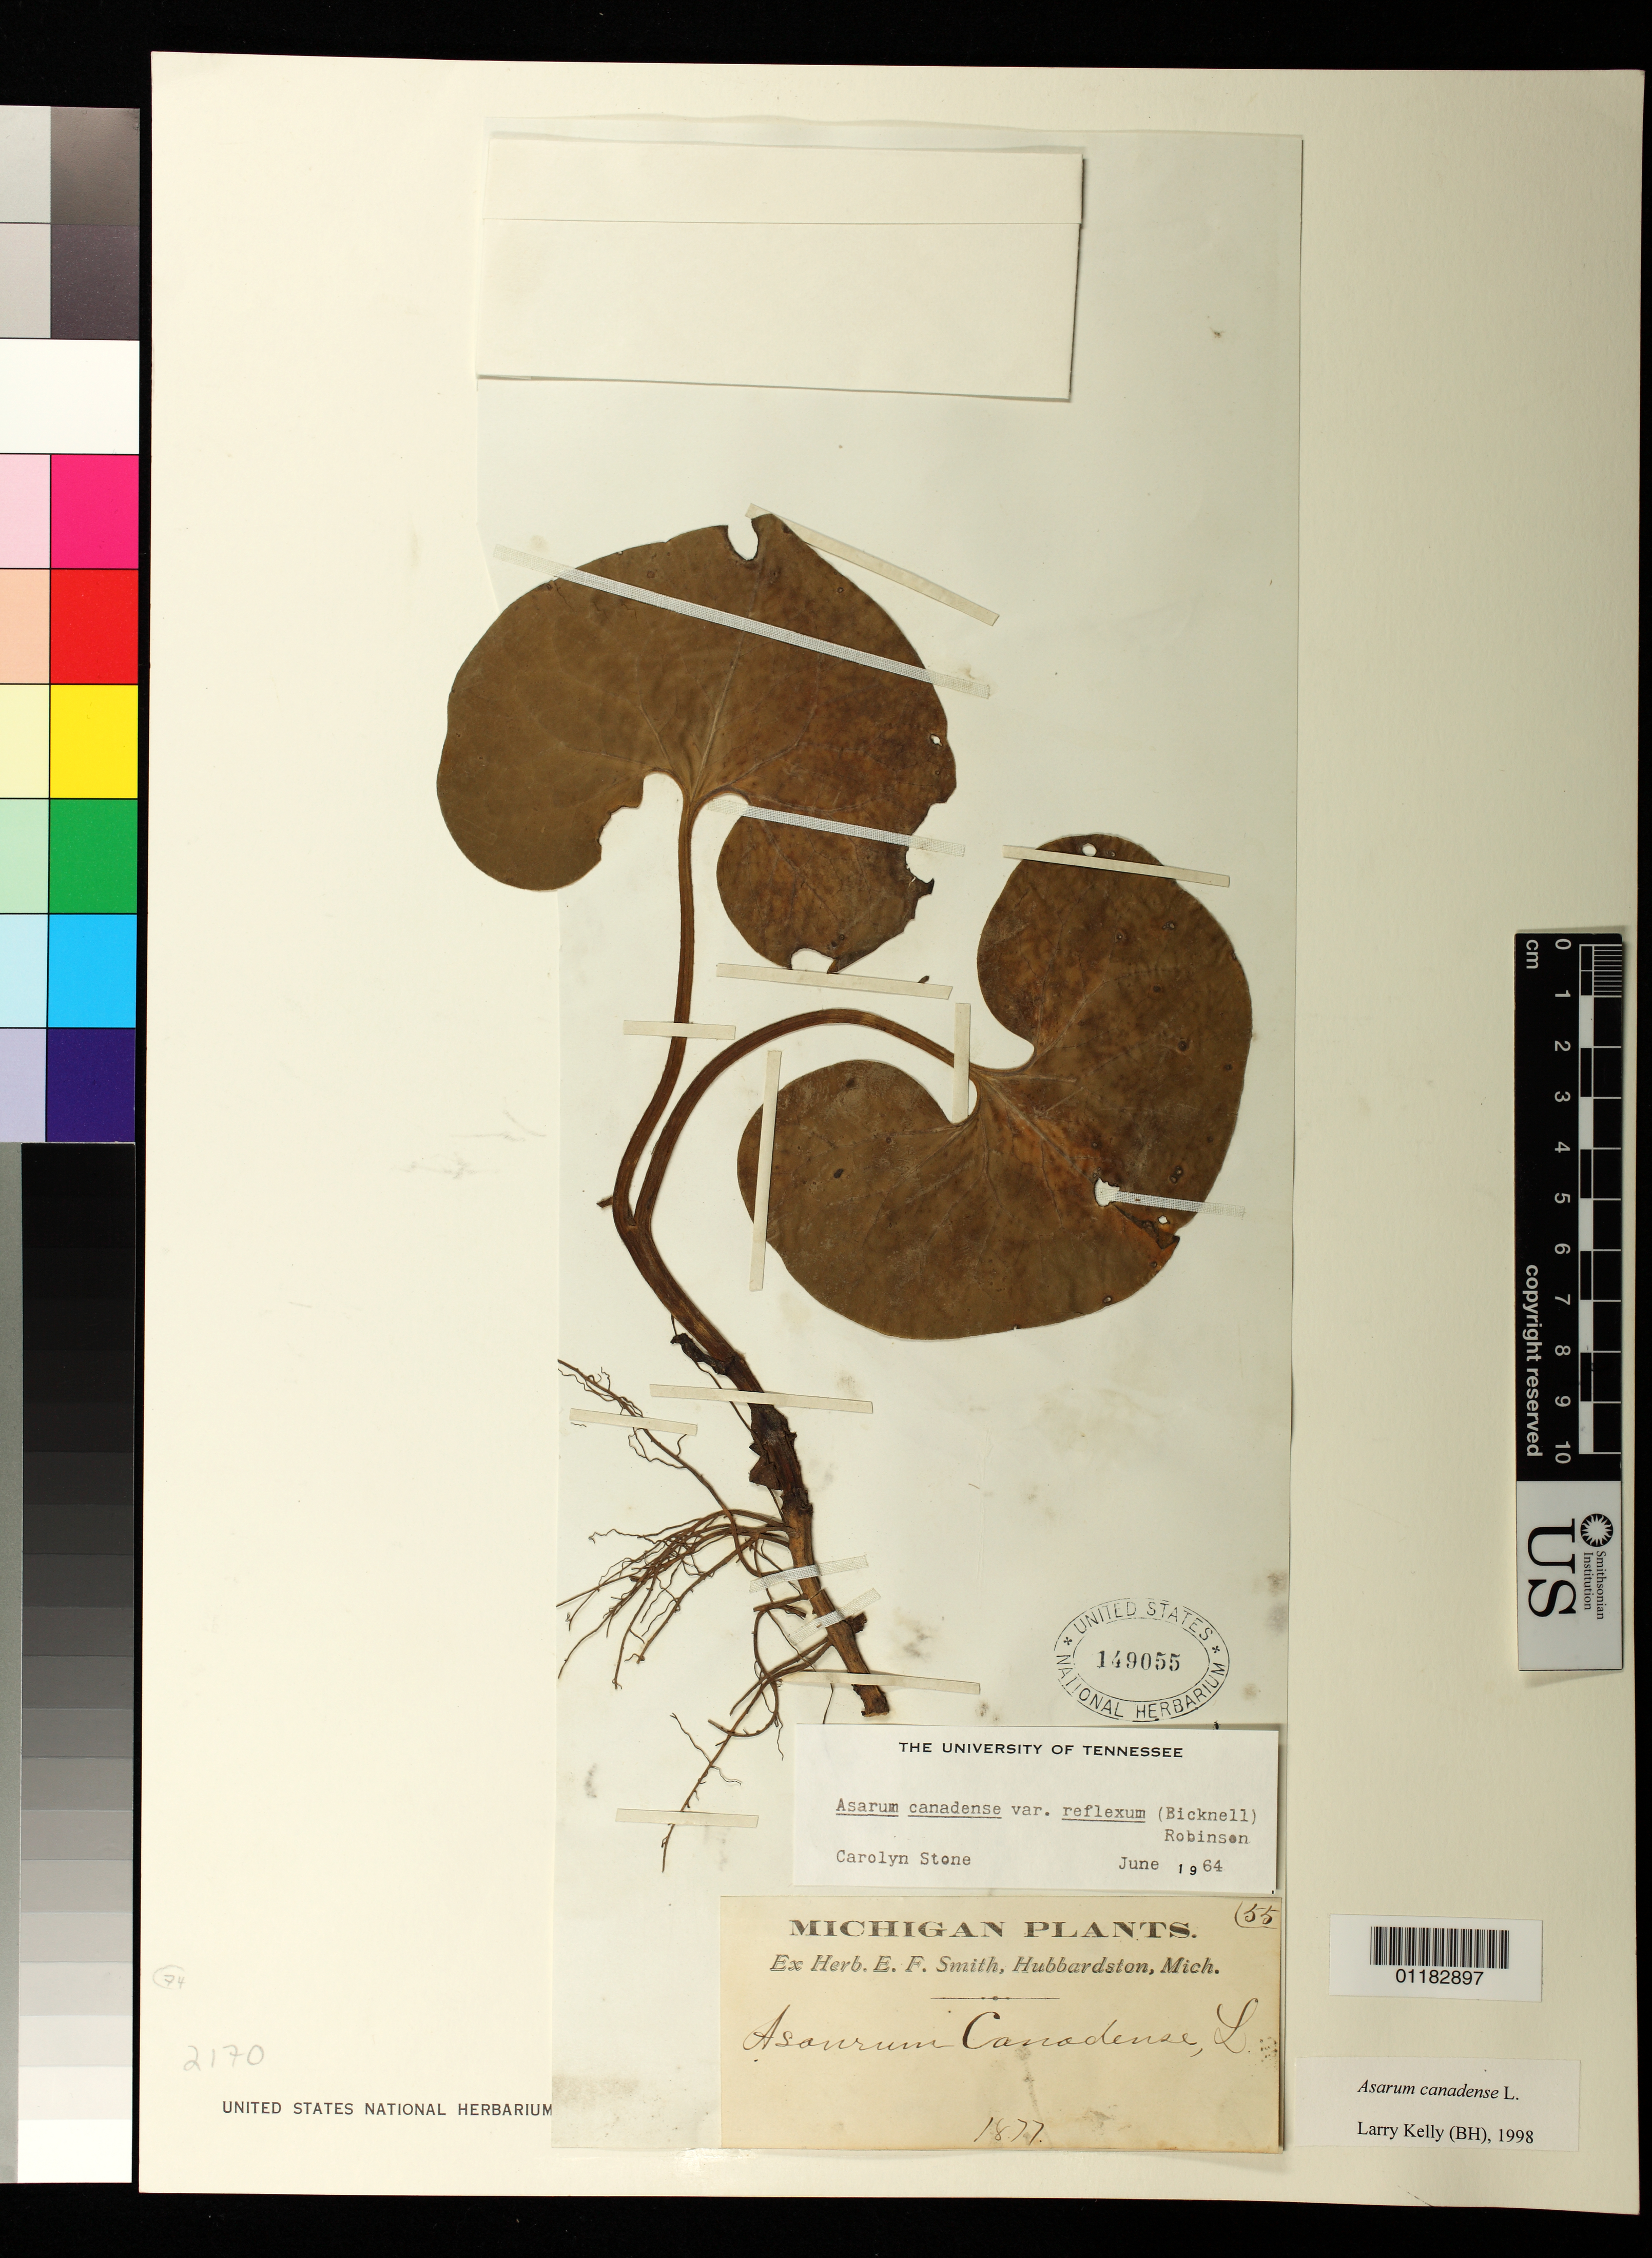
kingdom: Plantae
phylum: Tracheophyta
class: Magnoliopsida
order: Piperales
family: Aristolochiaceae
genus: Asarum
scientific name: Asarum canadense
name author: L.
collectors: E. F. Smith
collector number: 55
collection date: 1877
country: United States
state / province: Michigan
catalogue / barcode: US 149055